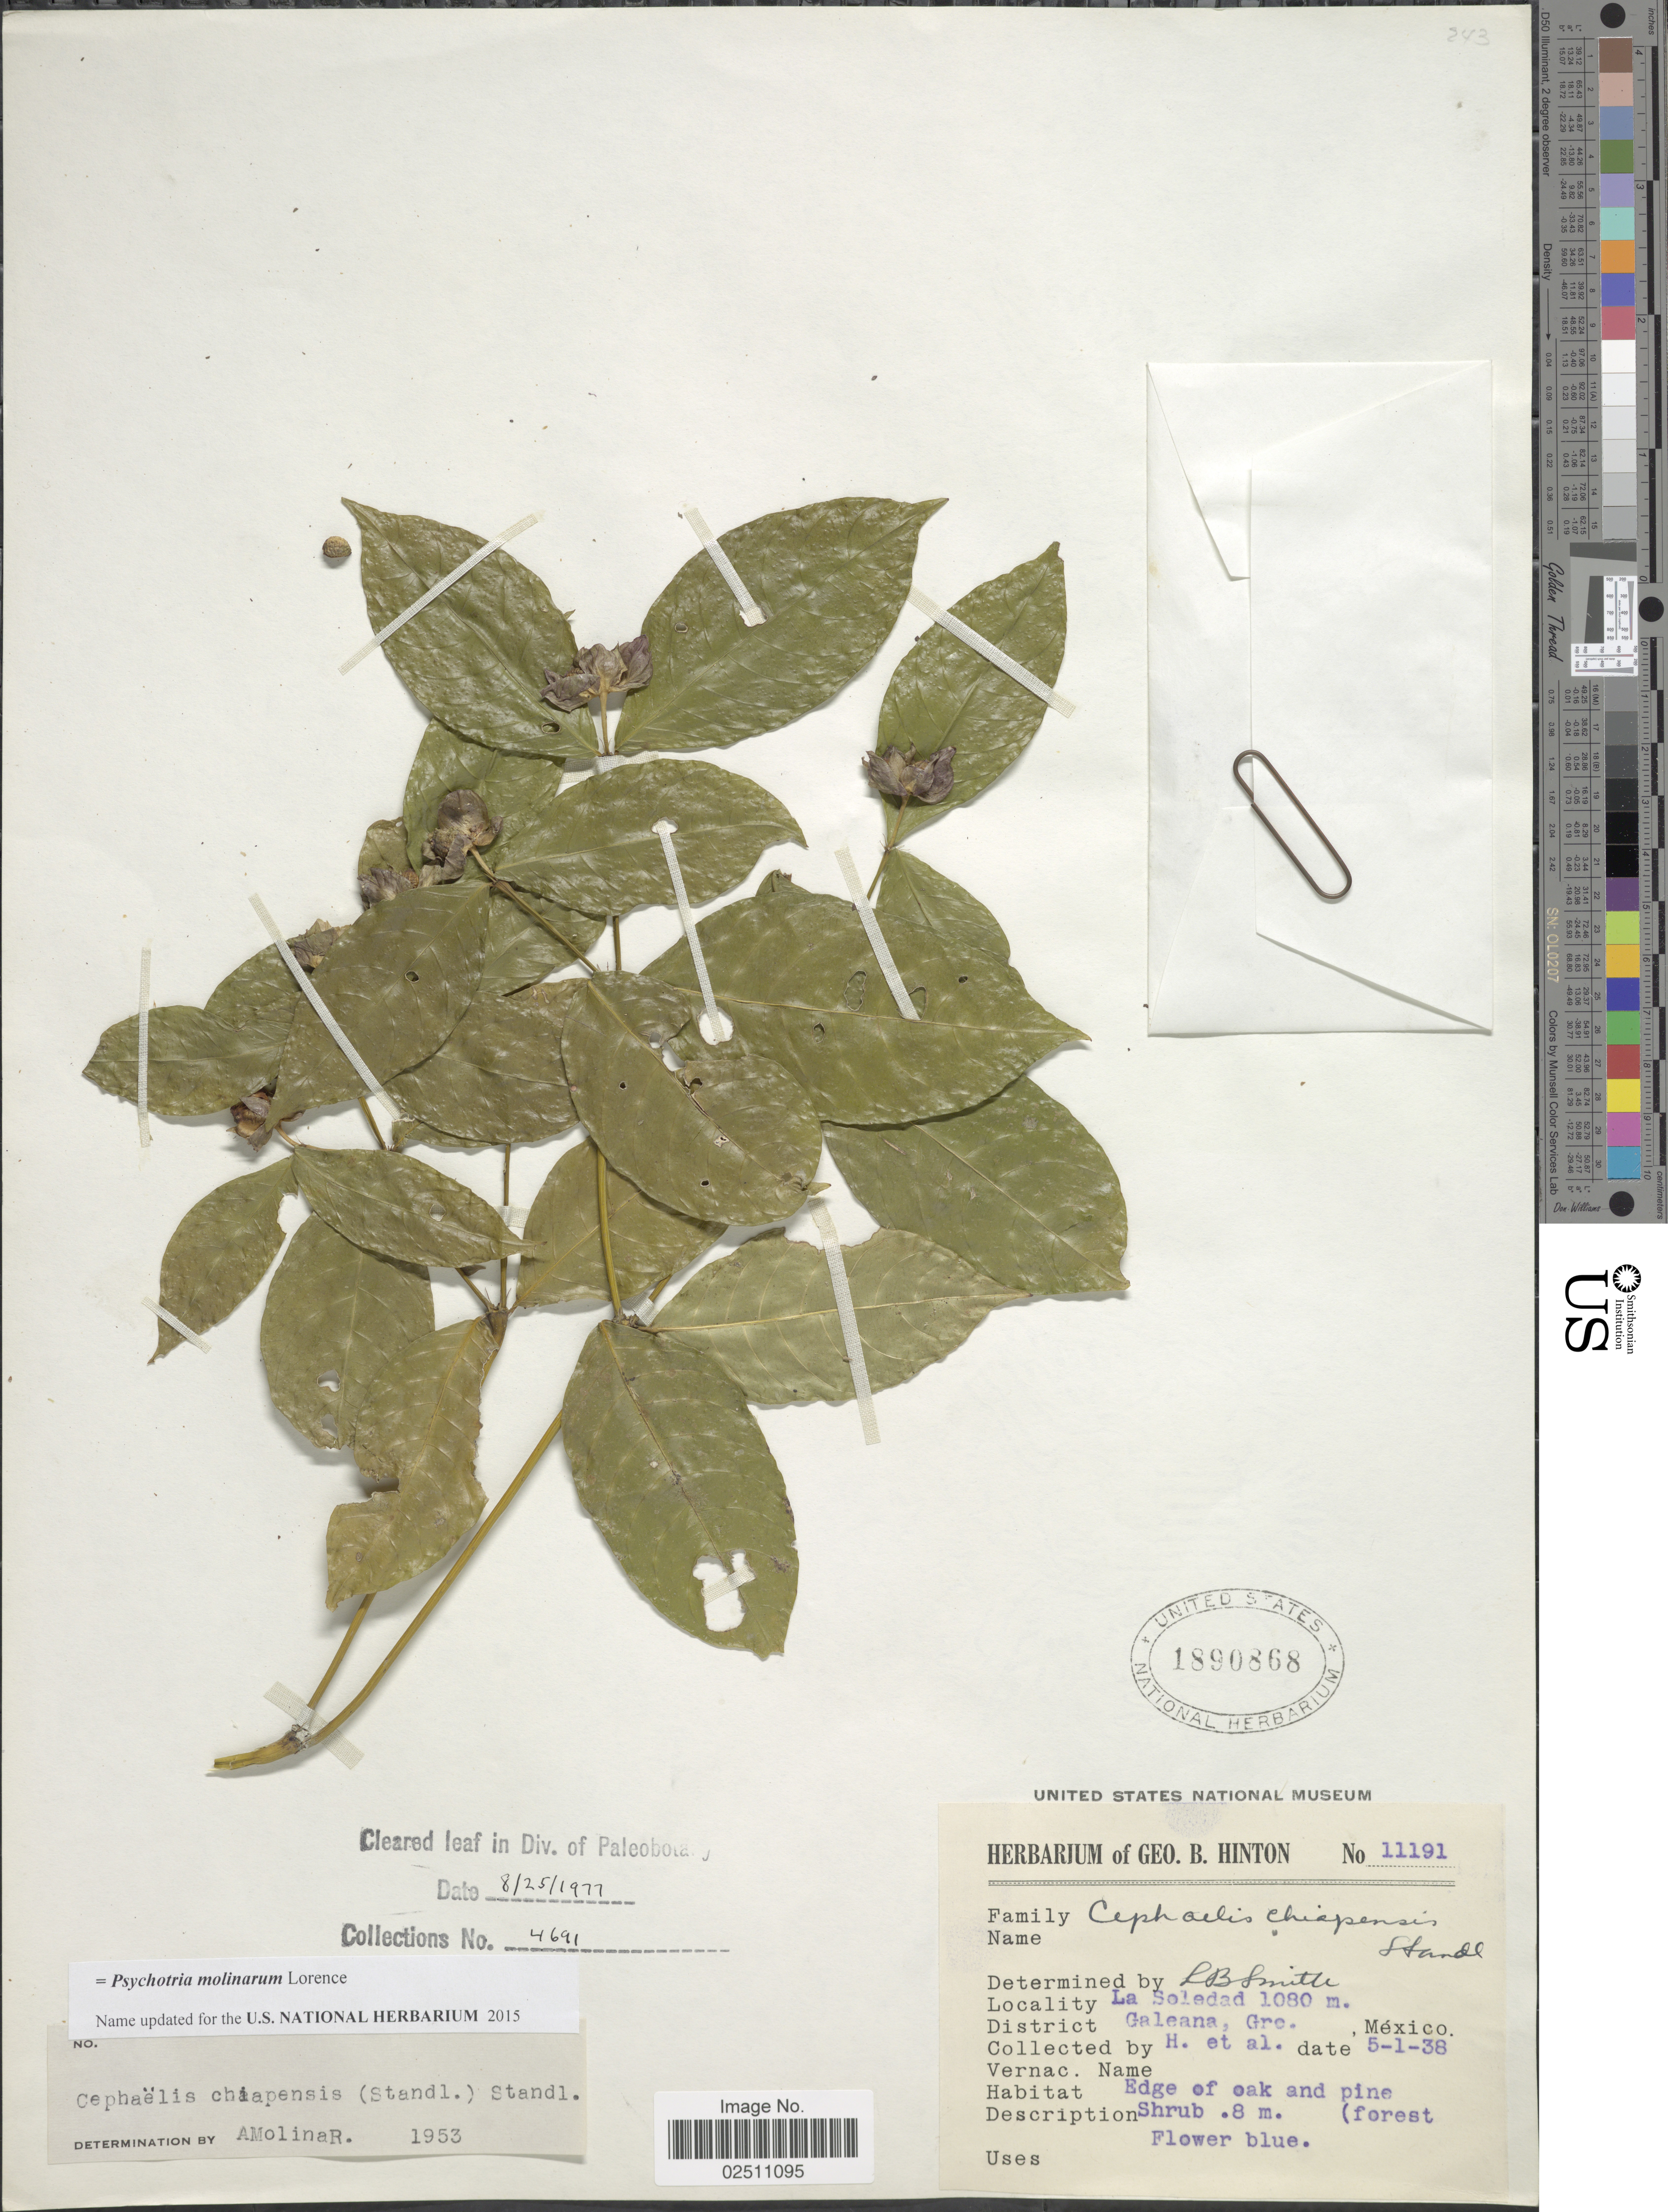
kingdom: Plantae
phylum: Tracheophyta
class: Magnoliopsida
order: Gentianales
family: Rubiaceae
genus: Psychotria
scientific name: Psychotria molinarum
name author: Lorence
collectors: G. B. Hinton & et al.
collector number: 11191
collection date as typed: Transcribed d/m/y: 1/5/38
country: Mexico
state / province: Guerrero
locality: La Soledad, District Galeana, edge of oak and pine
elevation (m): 1080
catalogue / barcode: US 1890868